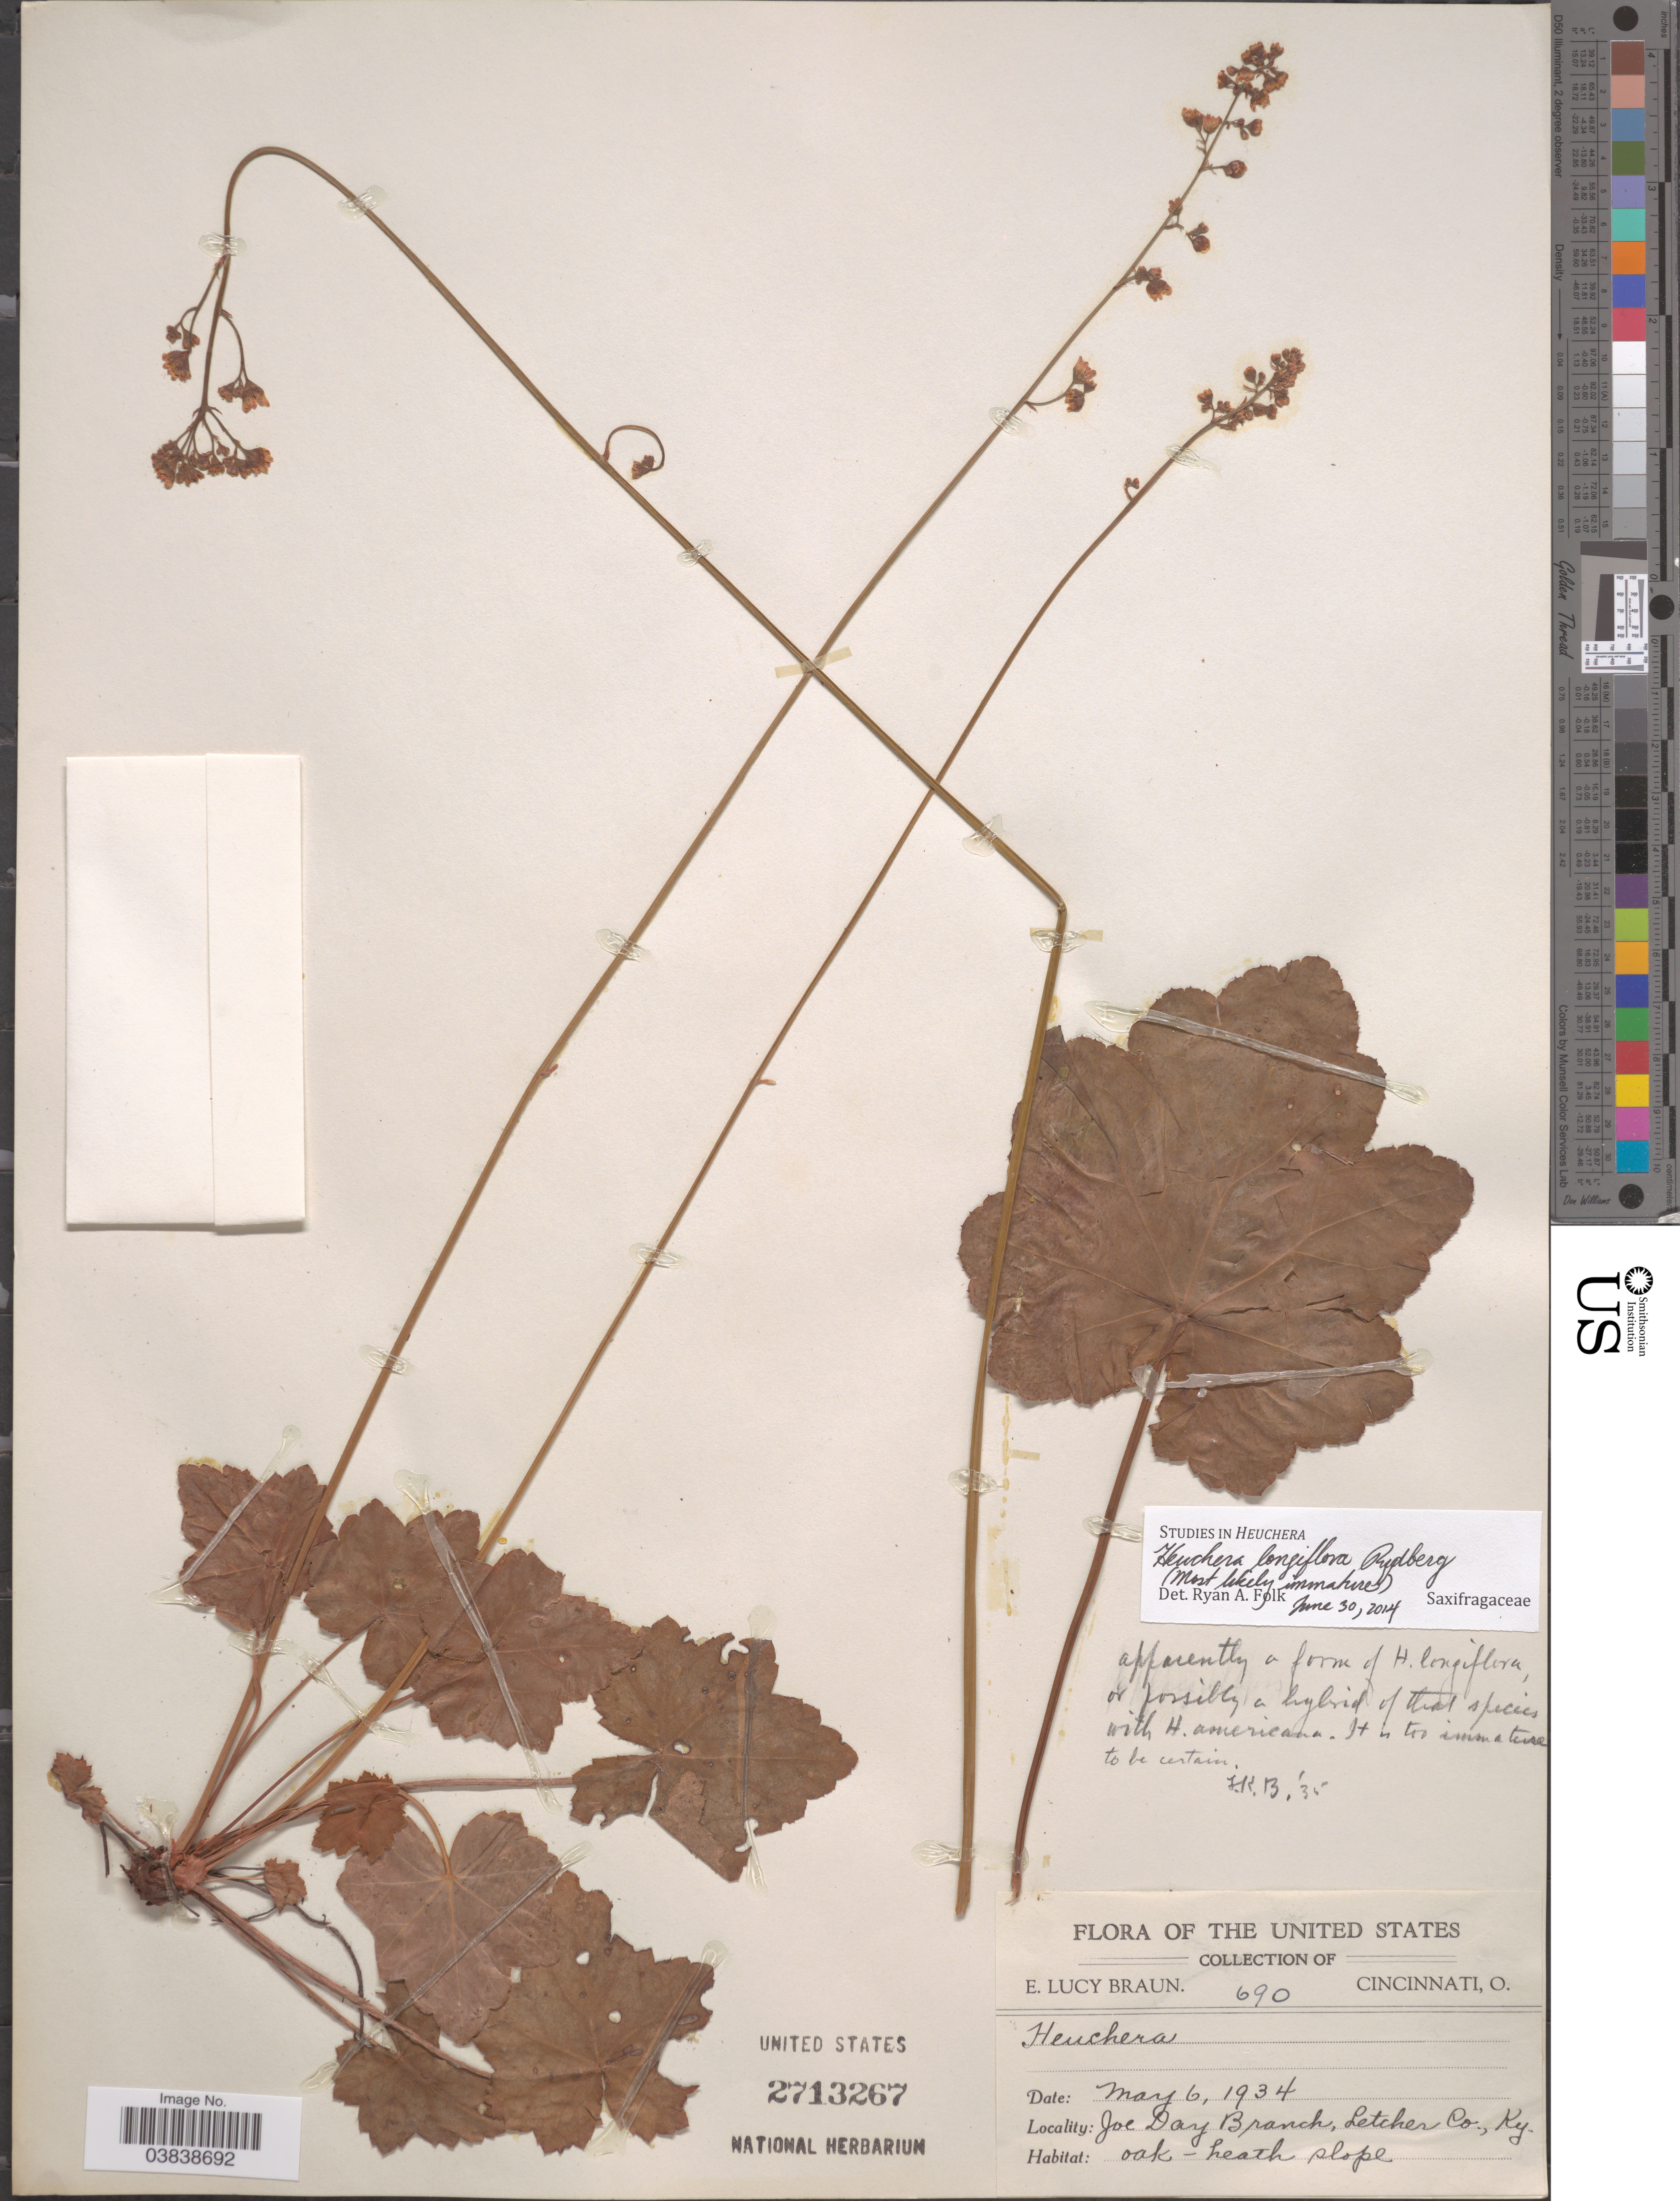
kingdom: Plantae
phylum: Tracheophyta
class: Magnoliopsida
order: Saxifragales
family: Saxifragaceae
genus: Heuchera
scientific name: Heuchera longiflora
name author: Rydb.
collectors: E. L. Braun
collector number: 690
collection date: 1934-05-06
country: United States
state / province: Kentucky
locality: Joe Day Branch, Letcher Co.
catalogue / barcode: US 2713267